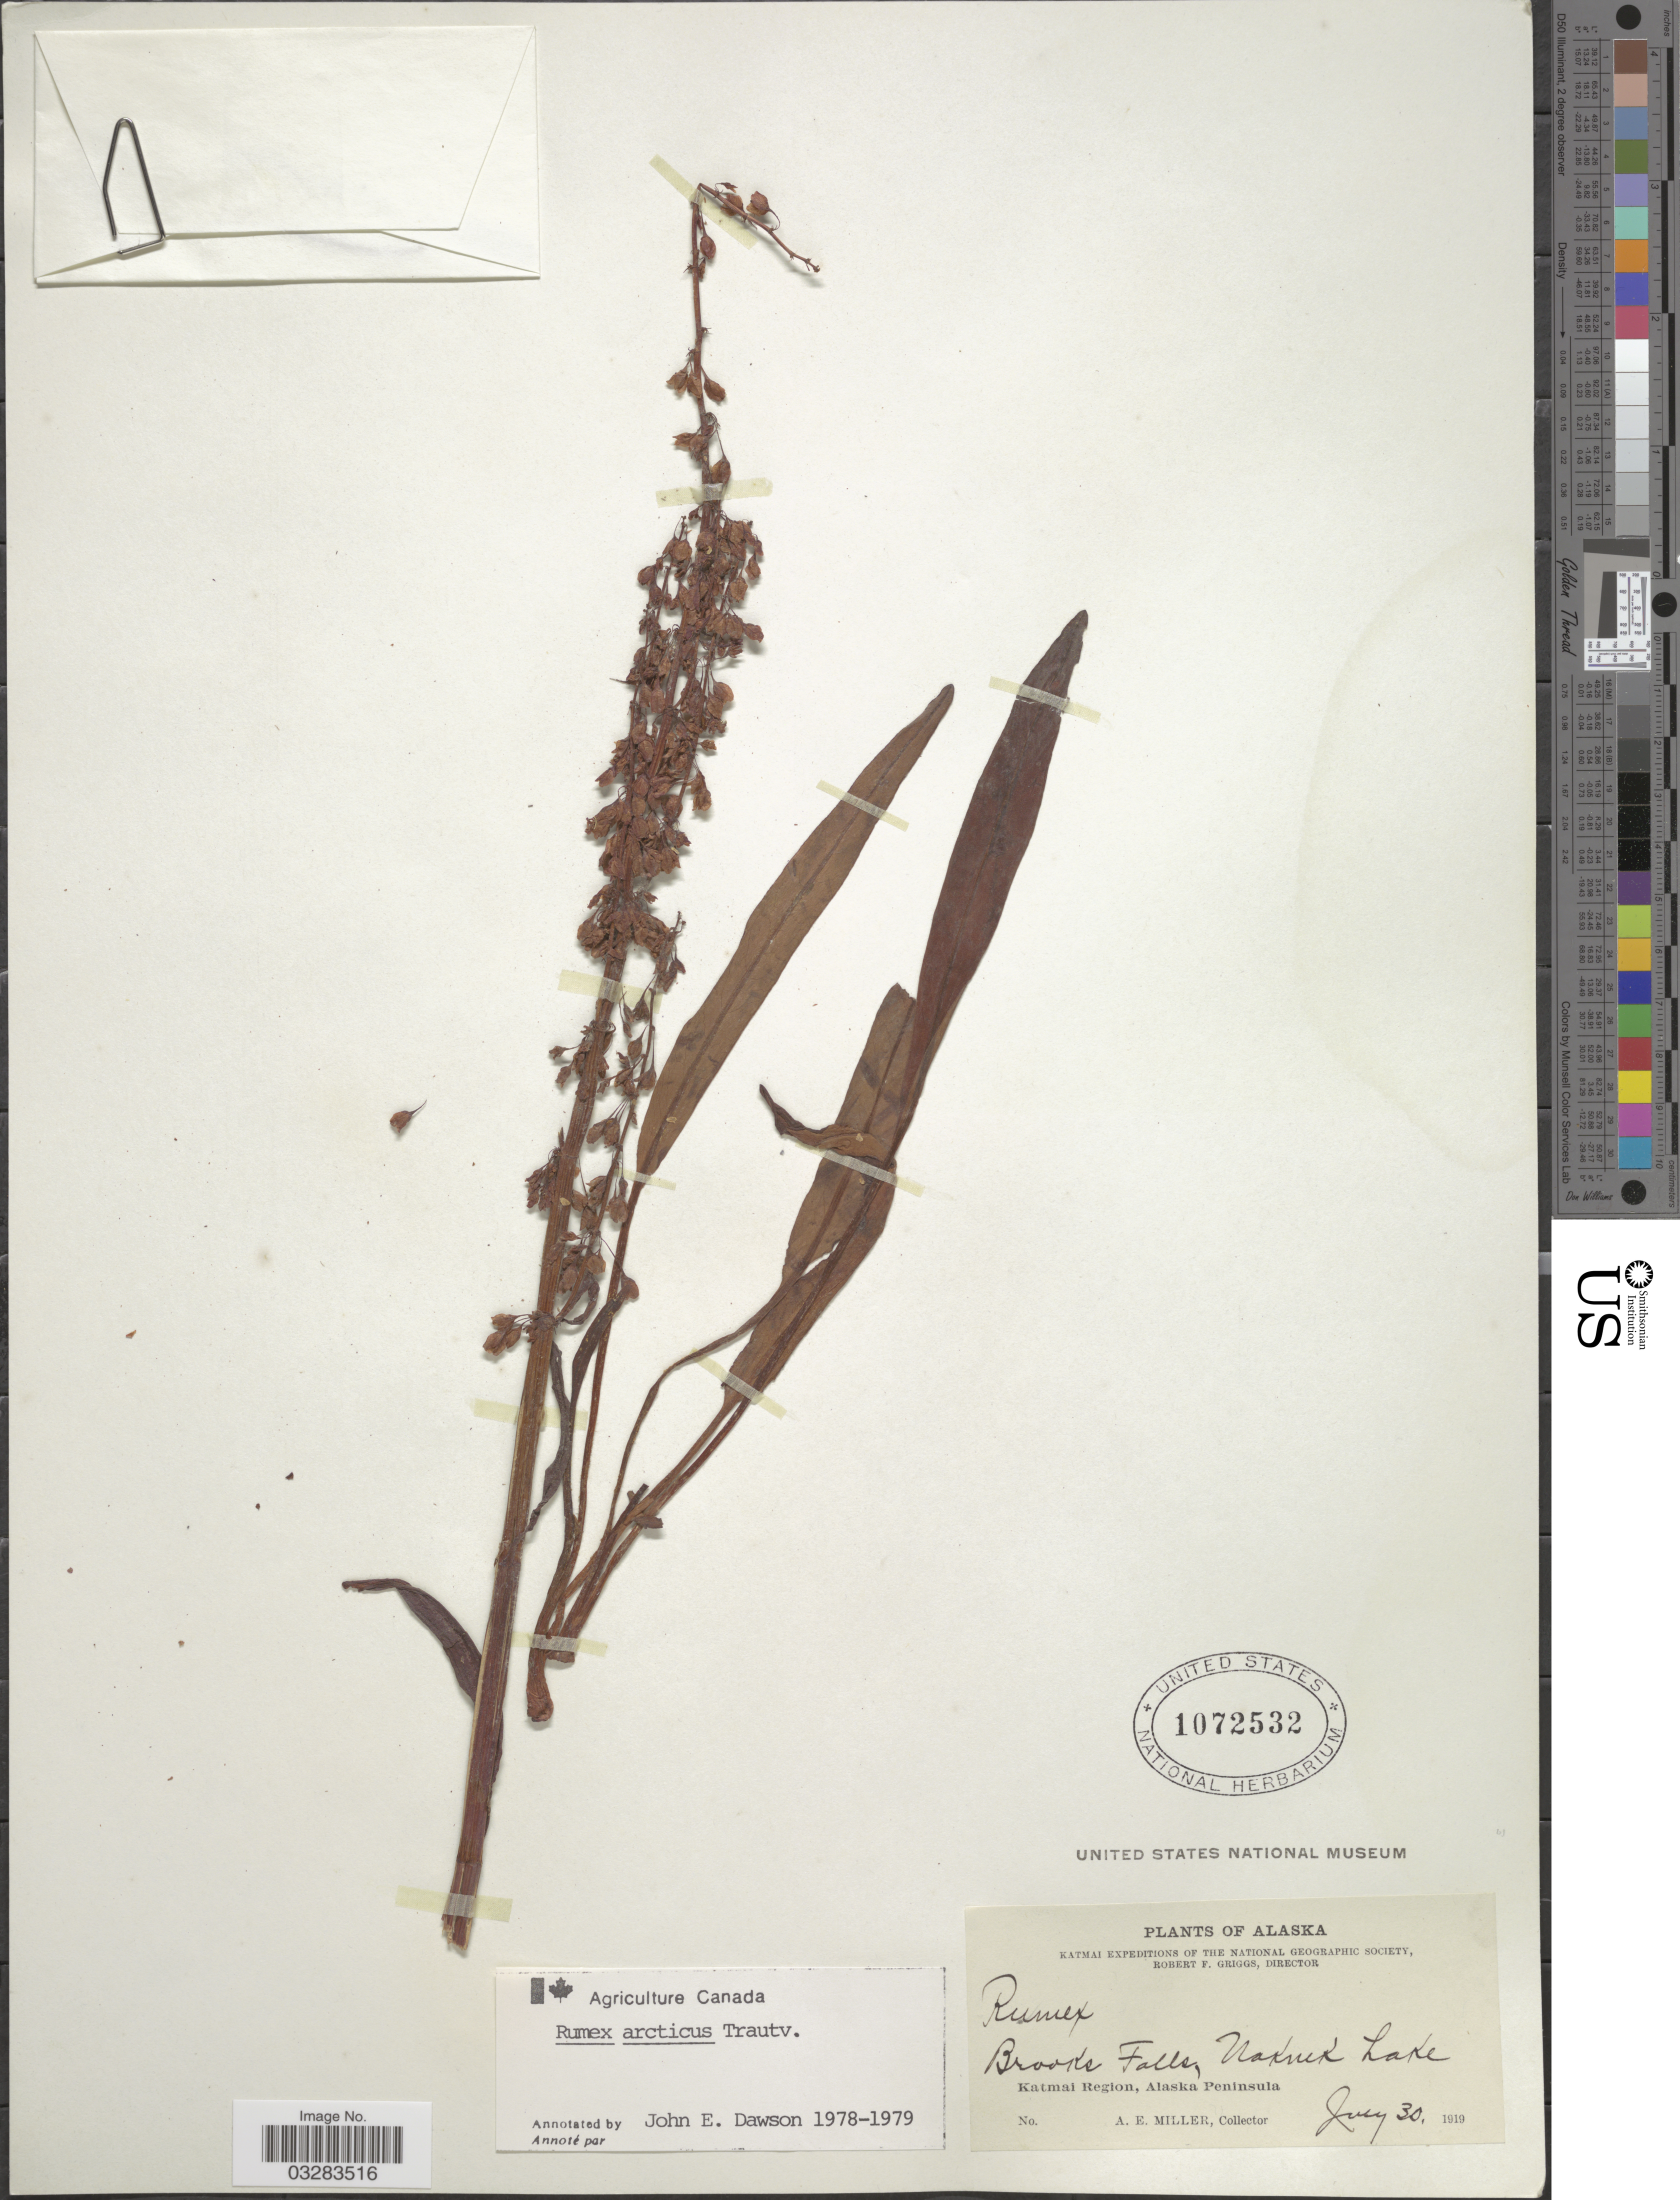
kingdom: Plantae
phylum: Tracheophyta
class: Magnoliopsida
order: Caryophyllales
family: Polygonaceae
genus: Rumex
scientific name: Rumex arcticus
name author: Trautv.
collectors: A. E. Miller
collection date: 1919-07-30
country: United States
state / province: Alaska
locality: Brooks Falls, Naknek Lake. Katmai Region, Alaska Peninsula.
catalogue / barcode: US 1072532